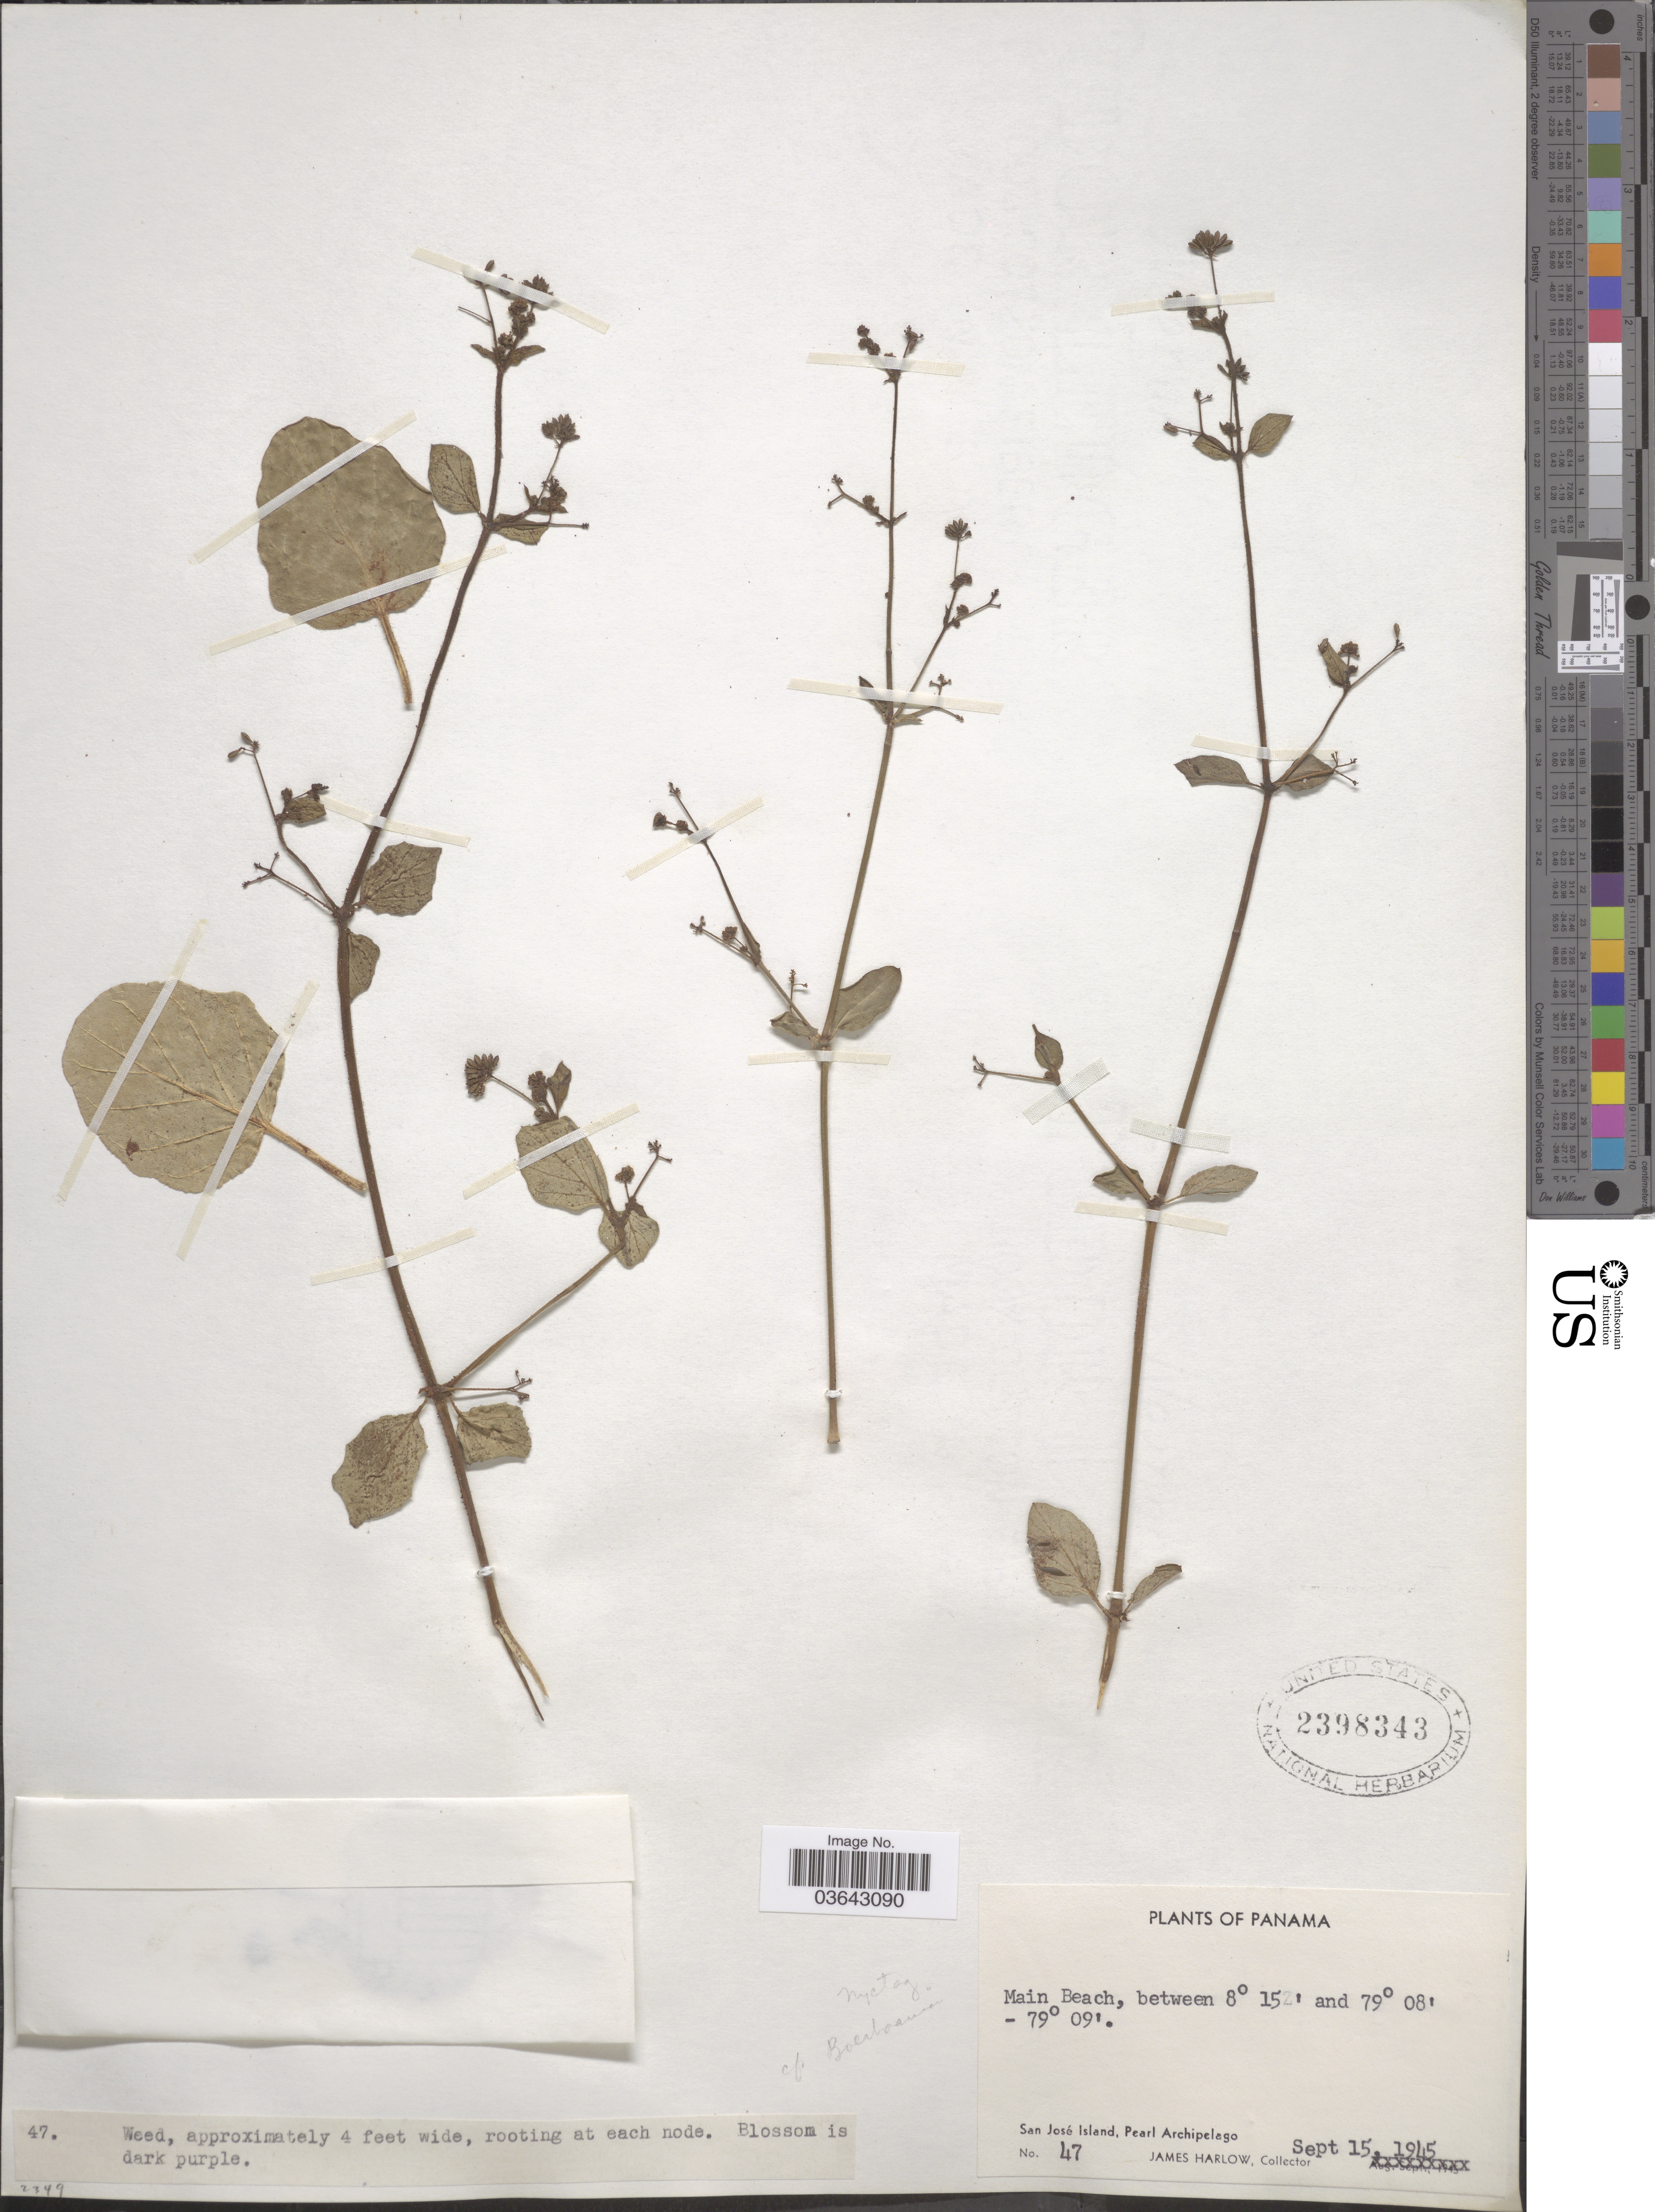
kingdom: Plantae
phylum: Tracheophyta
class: Magnoliopsida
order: Caryophyllales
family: Nyctaginaceae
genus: Boerhavia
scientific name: Boerhavia erecta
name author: L.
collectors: J. Harlow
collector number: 47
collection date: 1945-09-15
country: Panama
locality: Main Beach. San José Island, Pearl Archipelago.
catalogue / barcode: US 2398343